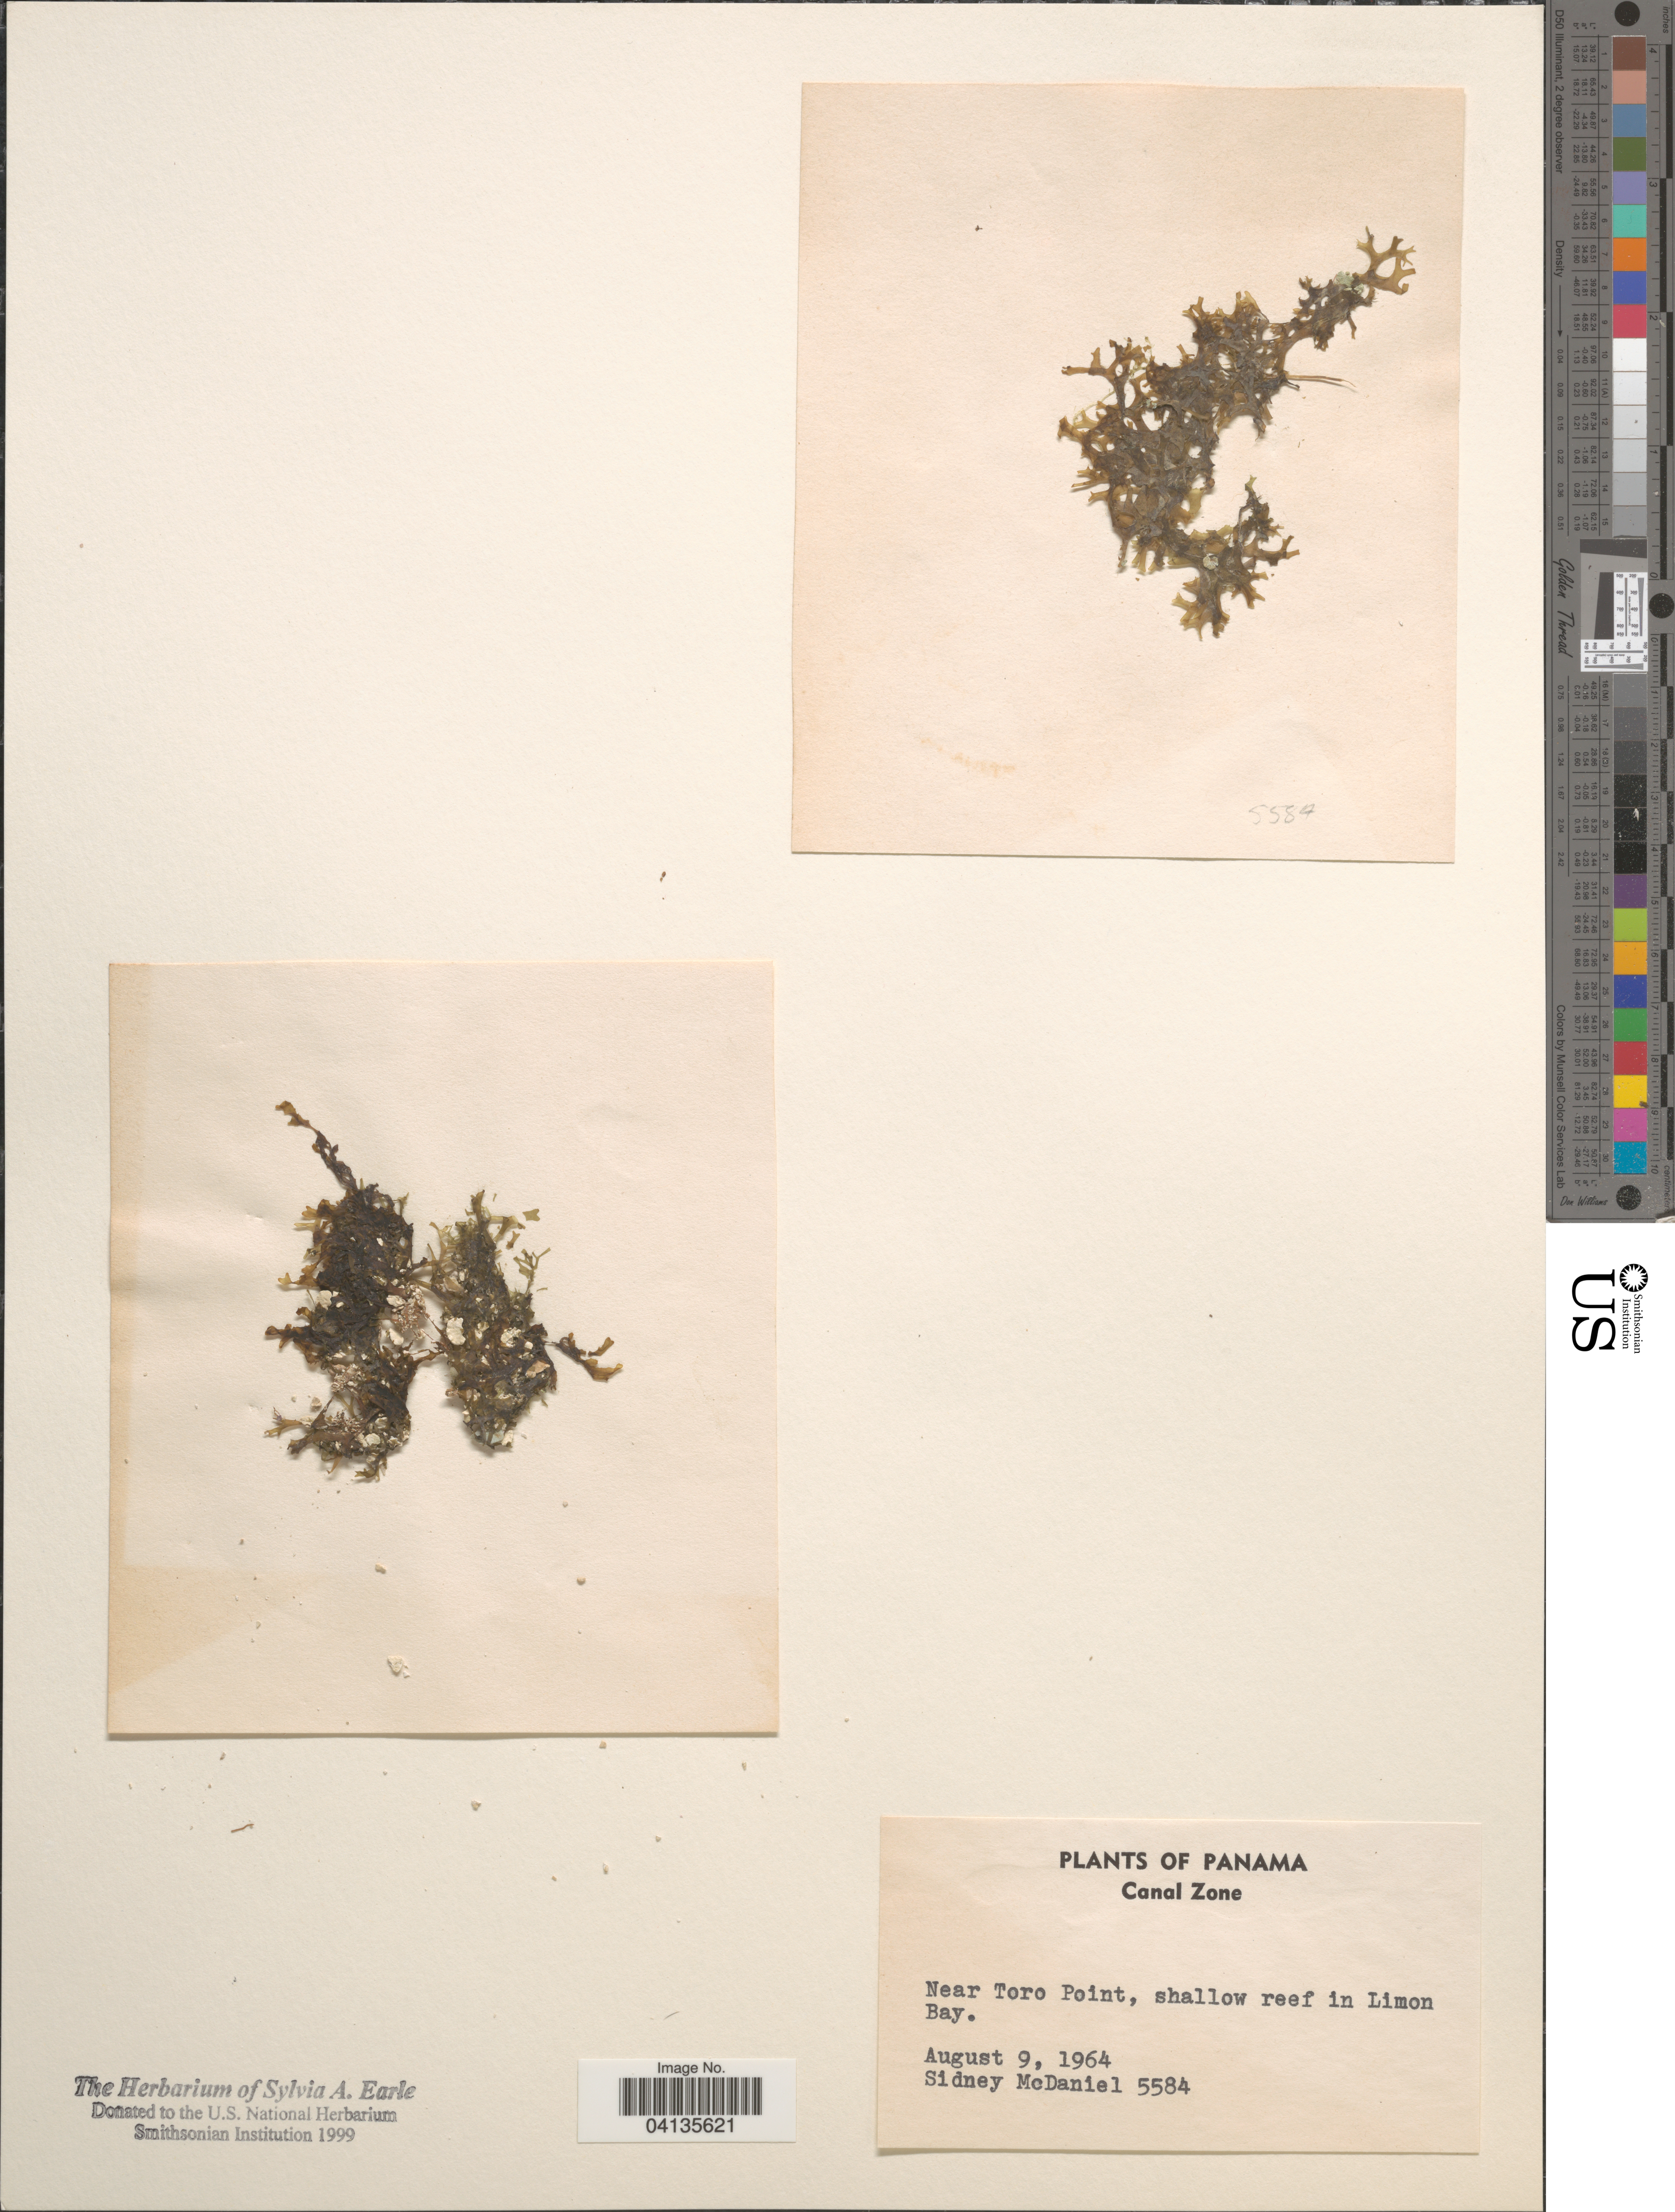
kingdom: Plantae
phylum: Rhodophyta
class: Florideophyceae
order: Corallinales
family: Corallinaceae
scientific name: Crustose Coralline Algae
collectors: S. McDaniel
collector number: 5584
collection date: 1964-08-09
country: Panama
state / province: Colón / Panamá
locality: Canal Zone. Near Toro Point, shallow reef in Limon Bay.